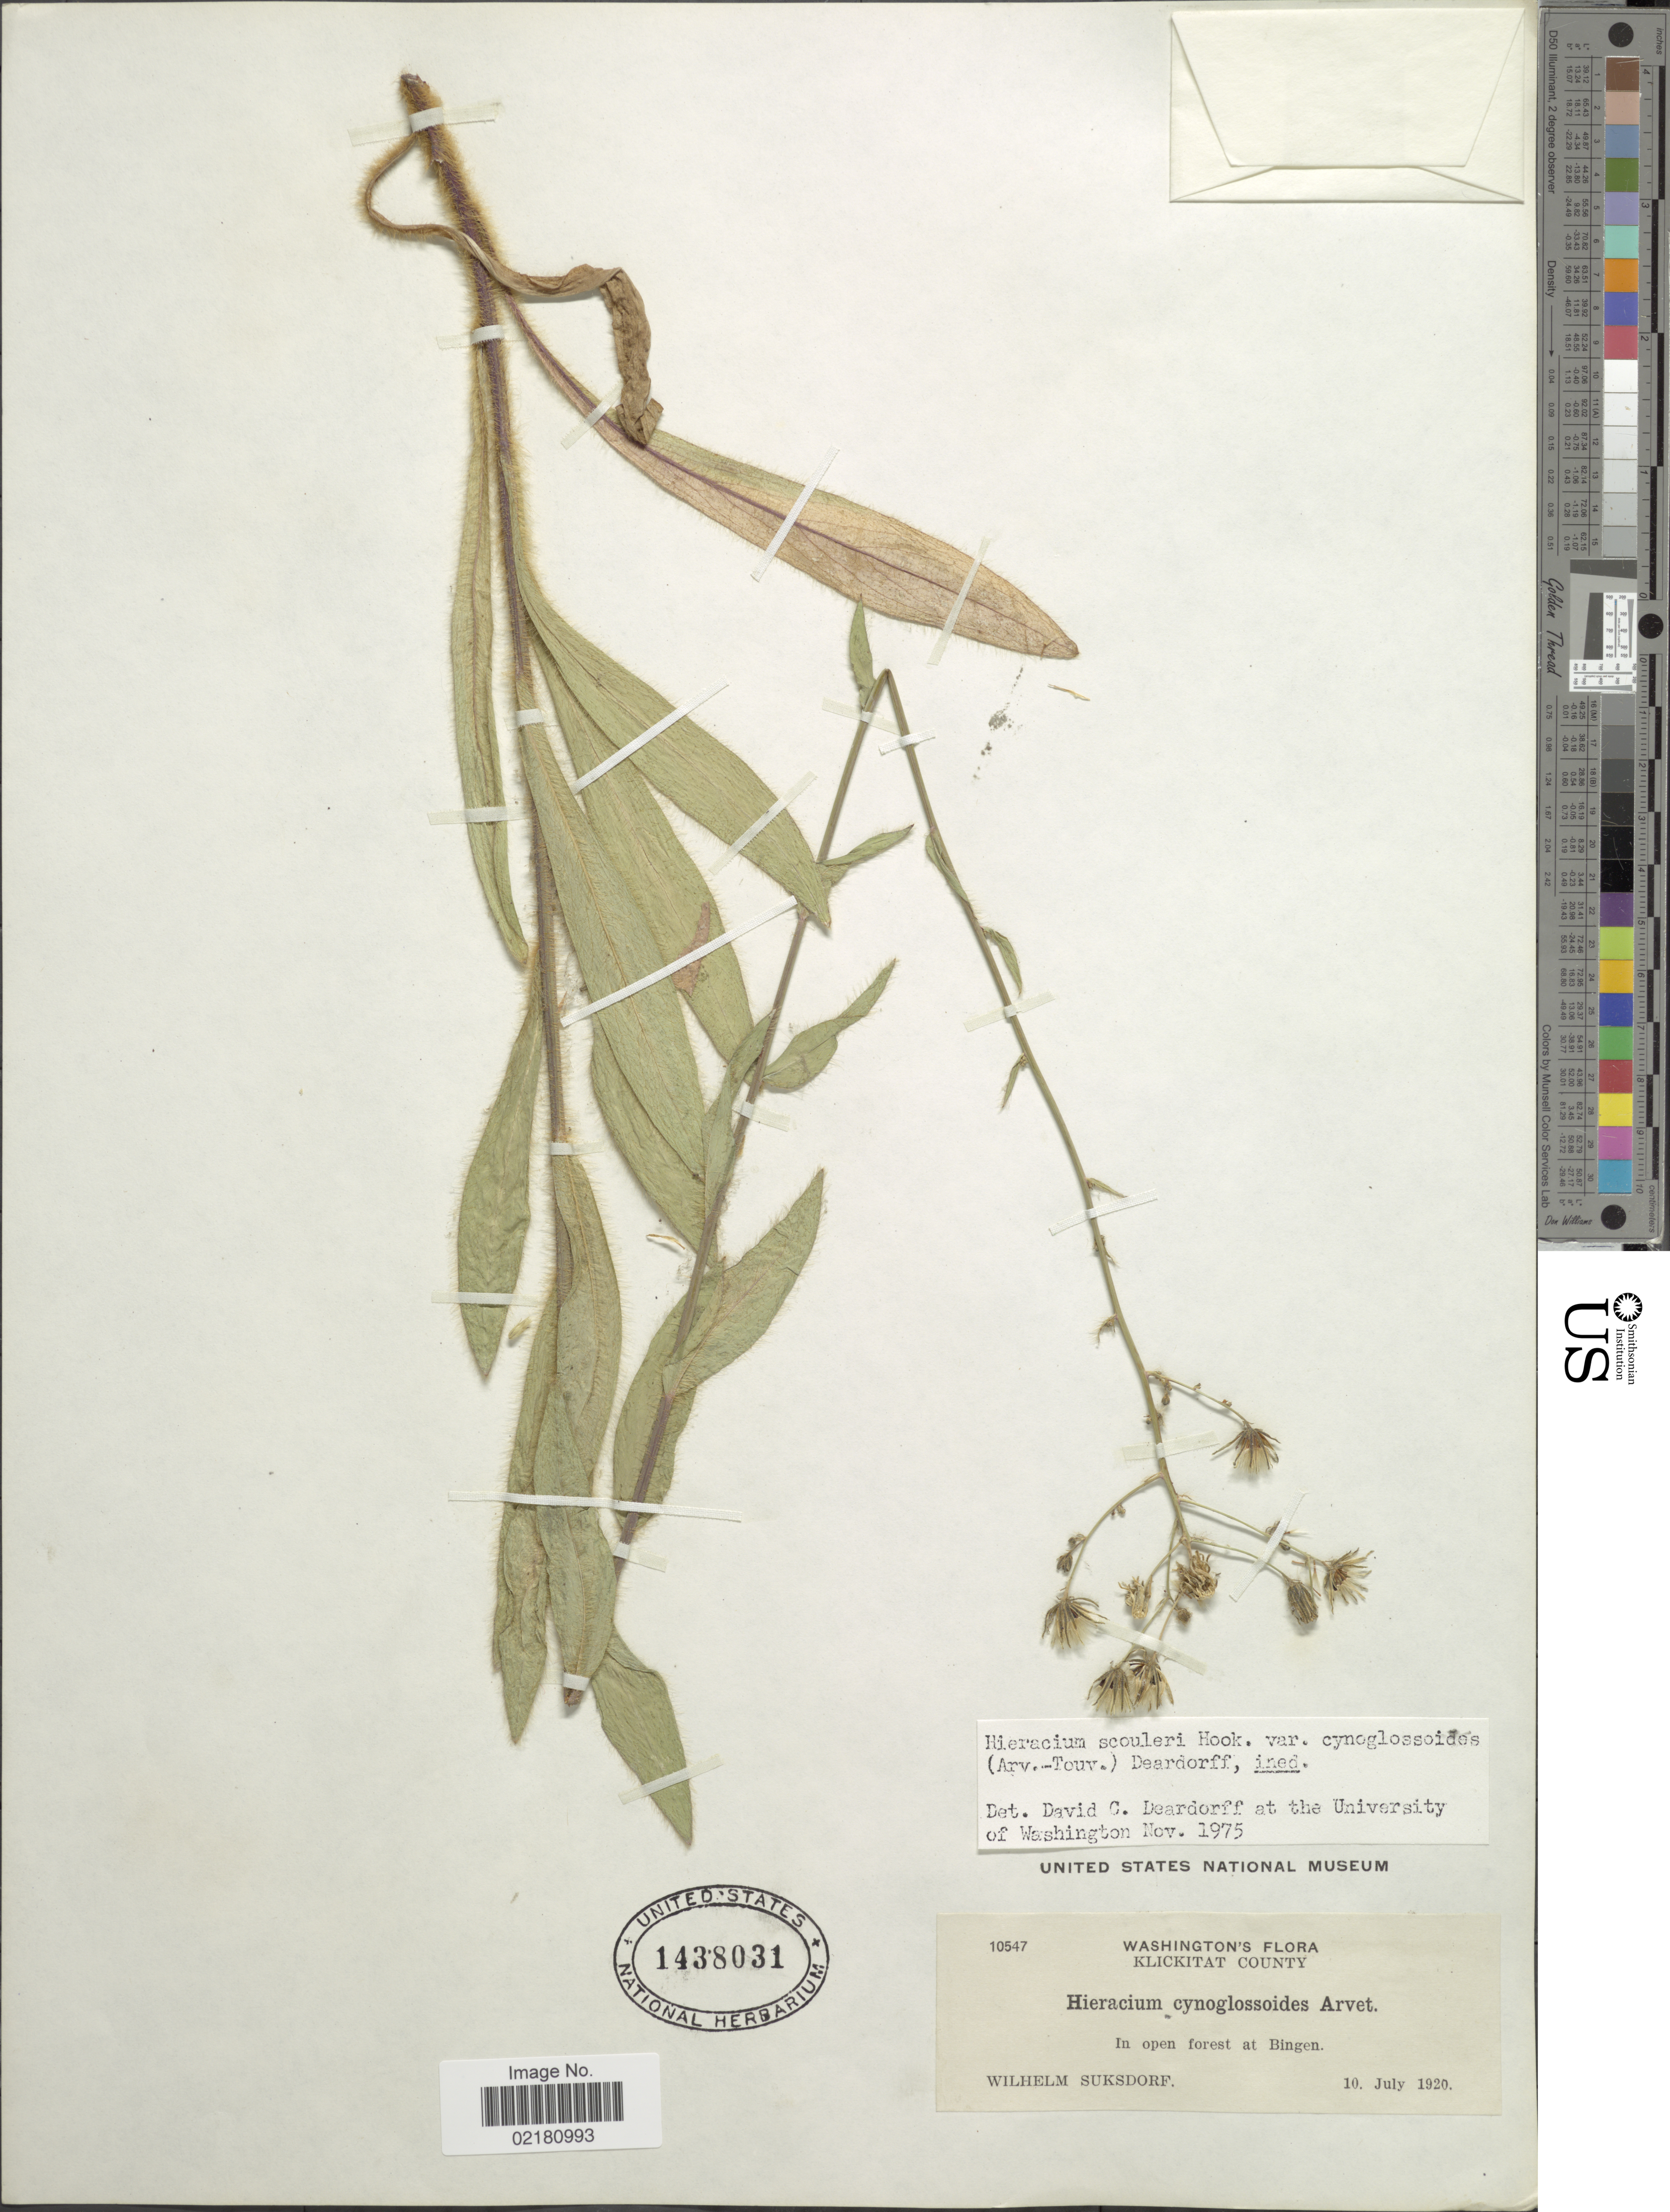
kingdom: Plantae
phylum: Tracheophyta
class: Magnoliopsida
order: Asterales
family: Asteraceae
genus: Hieracium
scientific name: Hieracium scouleri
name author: Hook.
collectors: W. N. Suksdorf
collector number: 10547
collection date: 1920-07-10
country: United States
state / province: Washington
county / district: Klickitat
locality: Klickitat County. In open forest at Bingen.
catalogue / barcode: US 1438031